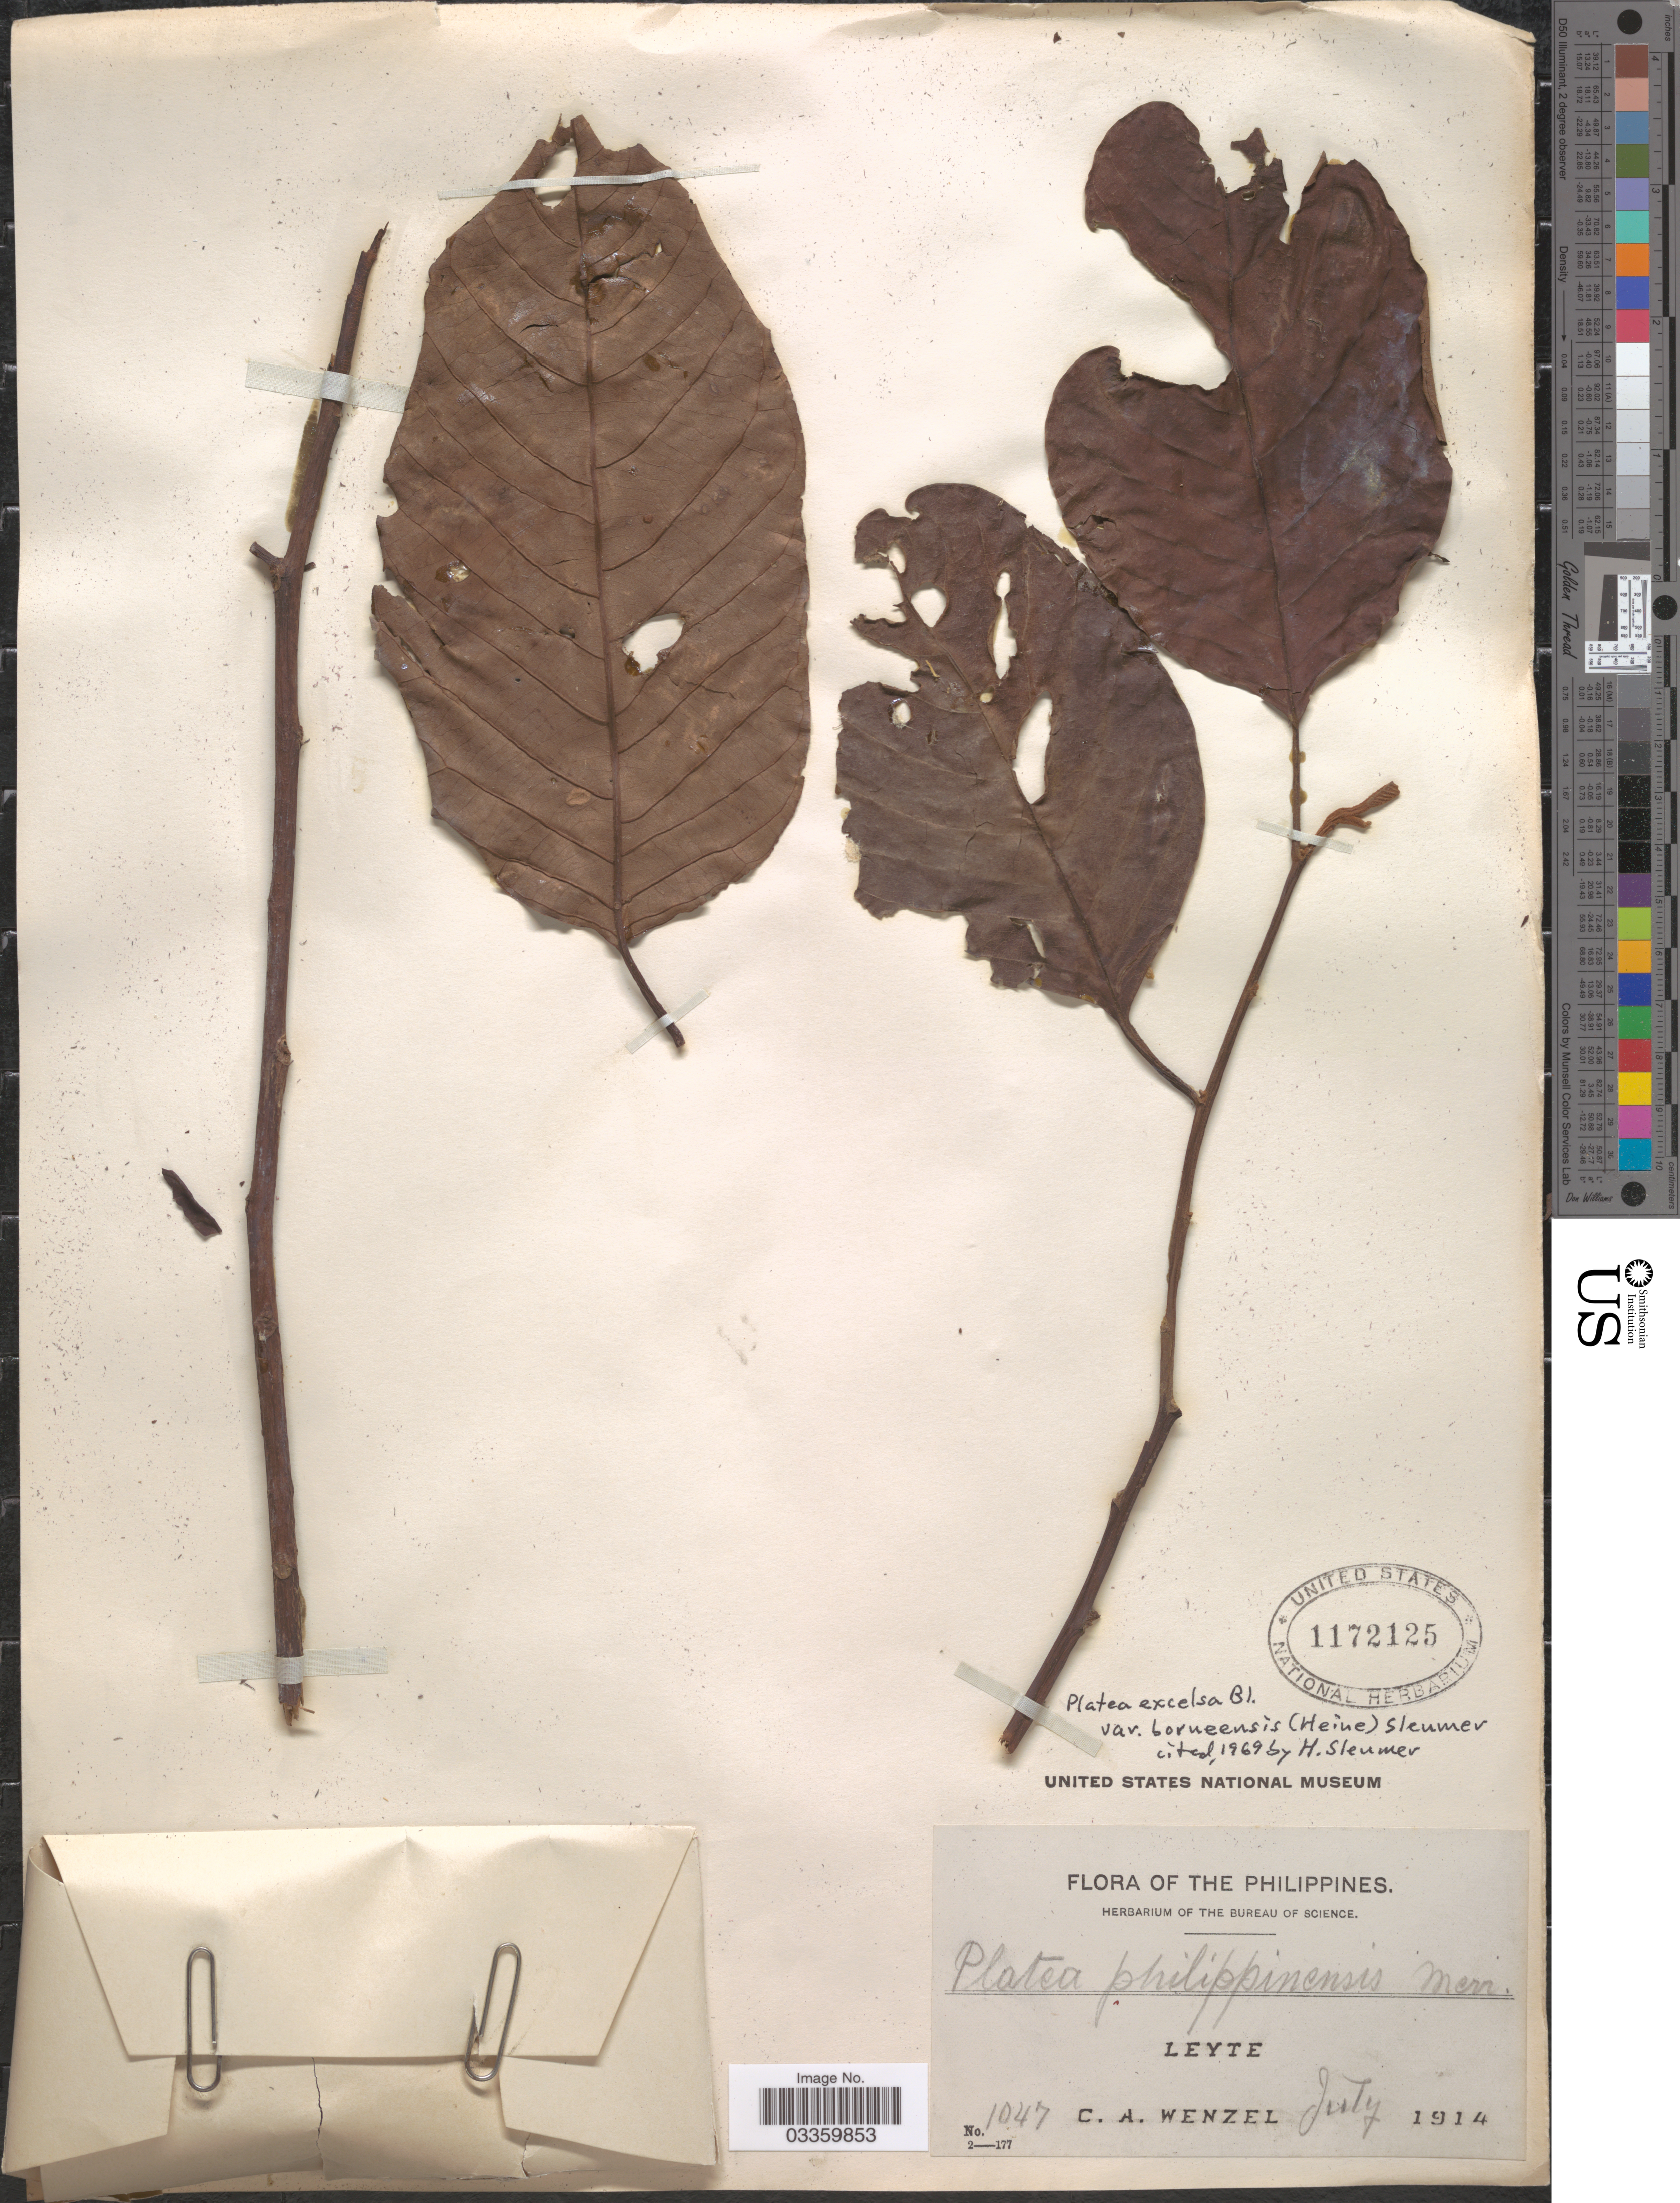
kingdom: Plantae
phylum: Tracheophyta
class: Magnoliopsida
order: Metteniusales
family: Metteniusaceae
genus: Platea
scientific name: Platea excelsa var. borneensia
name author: (Blume) Sleumer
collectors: C. Wenzel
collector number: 1047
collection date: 1914-07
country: Philippines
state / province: Eastern Visayas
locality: Leyte.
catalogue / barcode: US 1172125